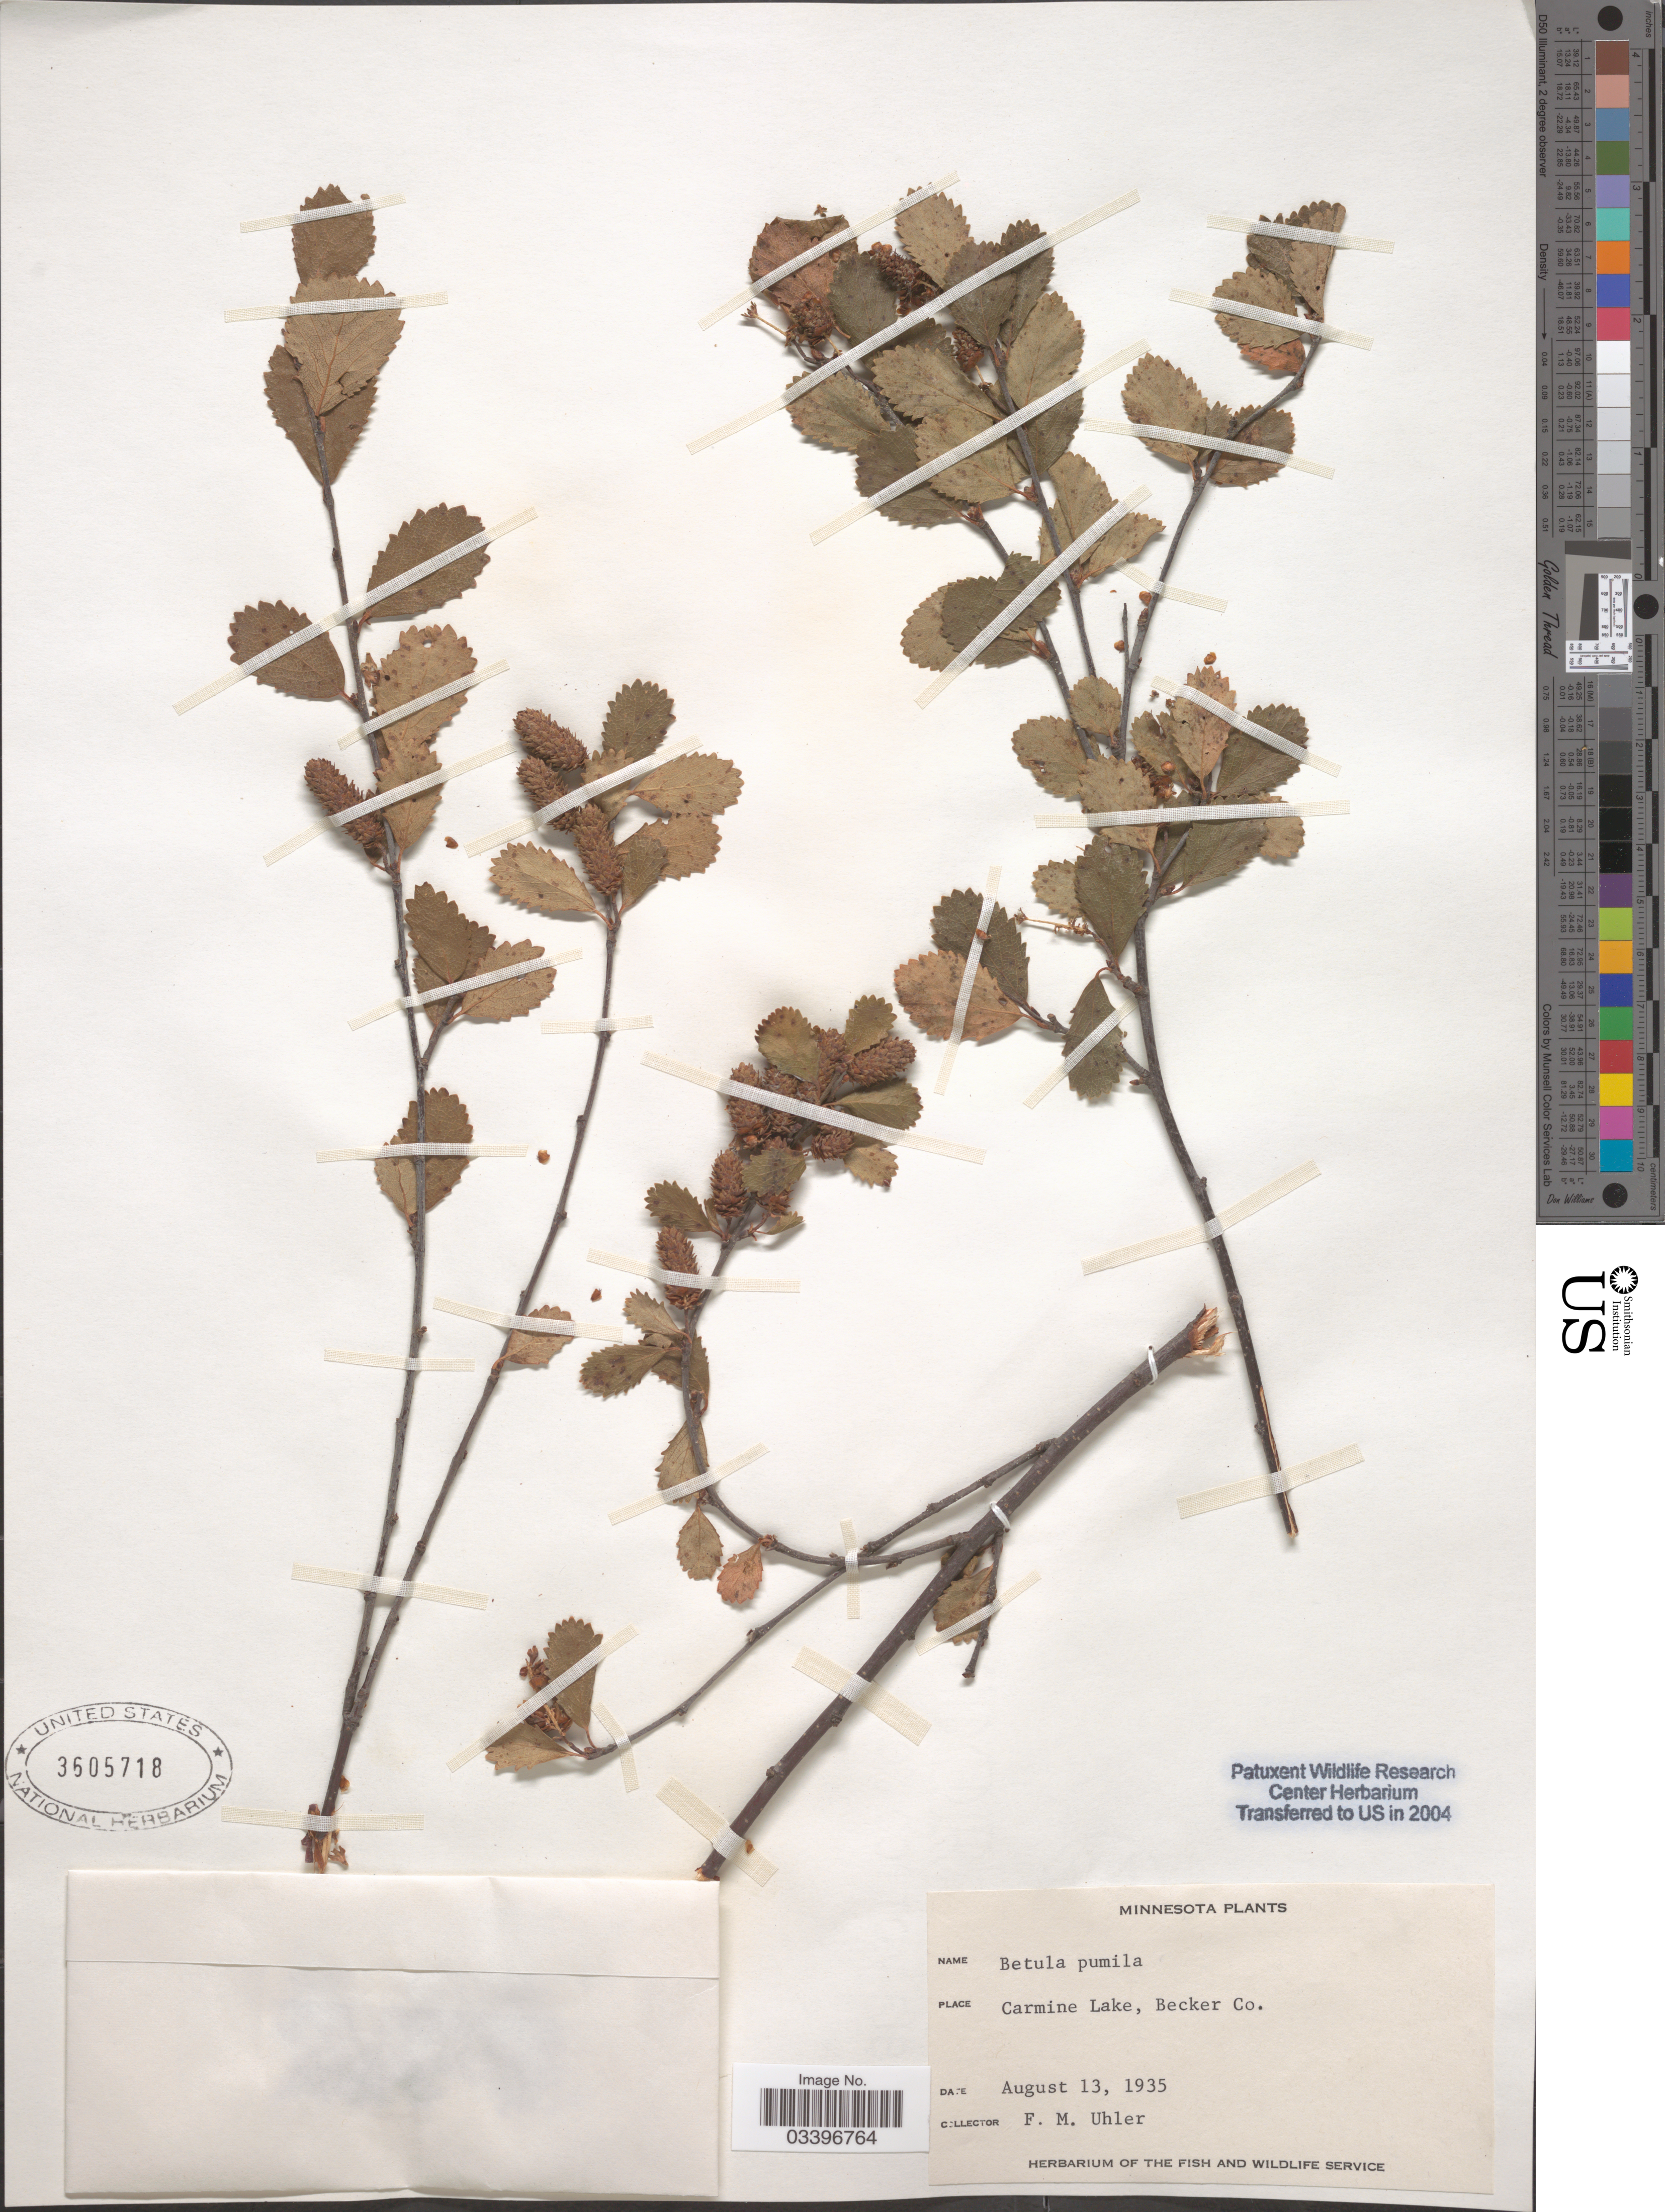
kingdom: Plantae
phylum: Tracheophyta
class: Magnoliopsida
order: Fagales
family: Betulaceae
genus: Betula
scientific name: Betula pumila var. glandulifera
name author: Regel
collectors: F. M. Uhler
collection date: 1935-08-13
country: United States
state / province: Minnesota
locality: Carmine Lake, Becker Co.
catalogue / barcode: US 3605718